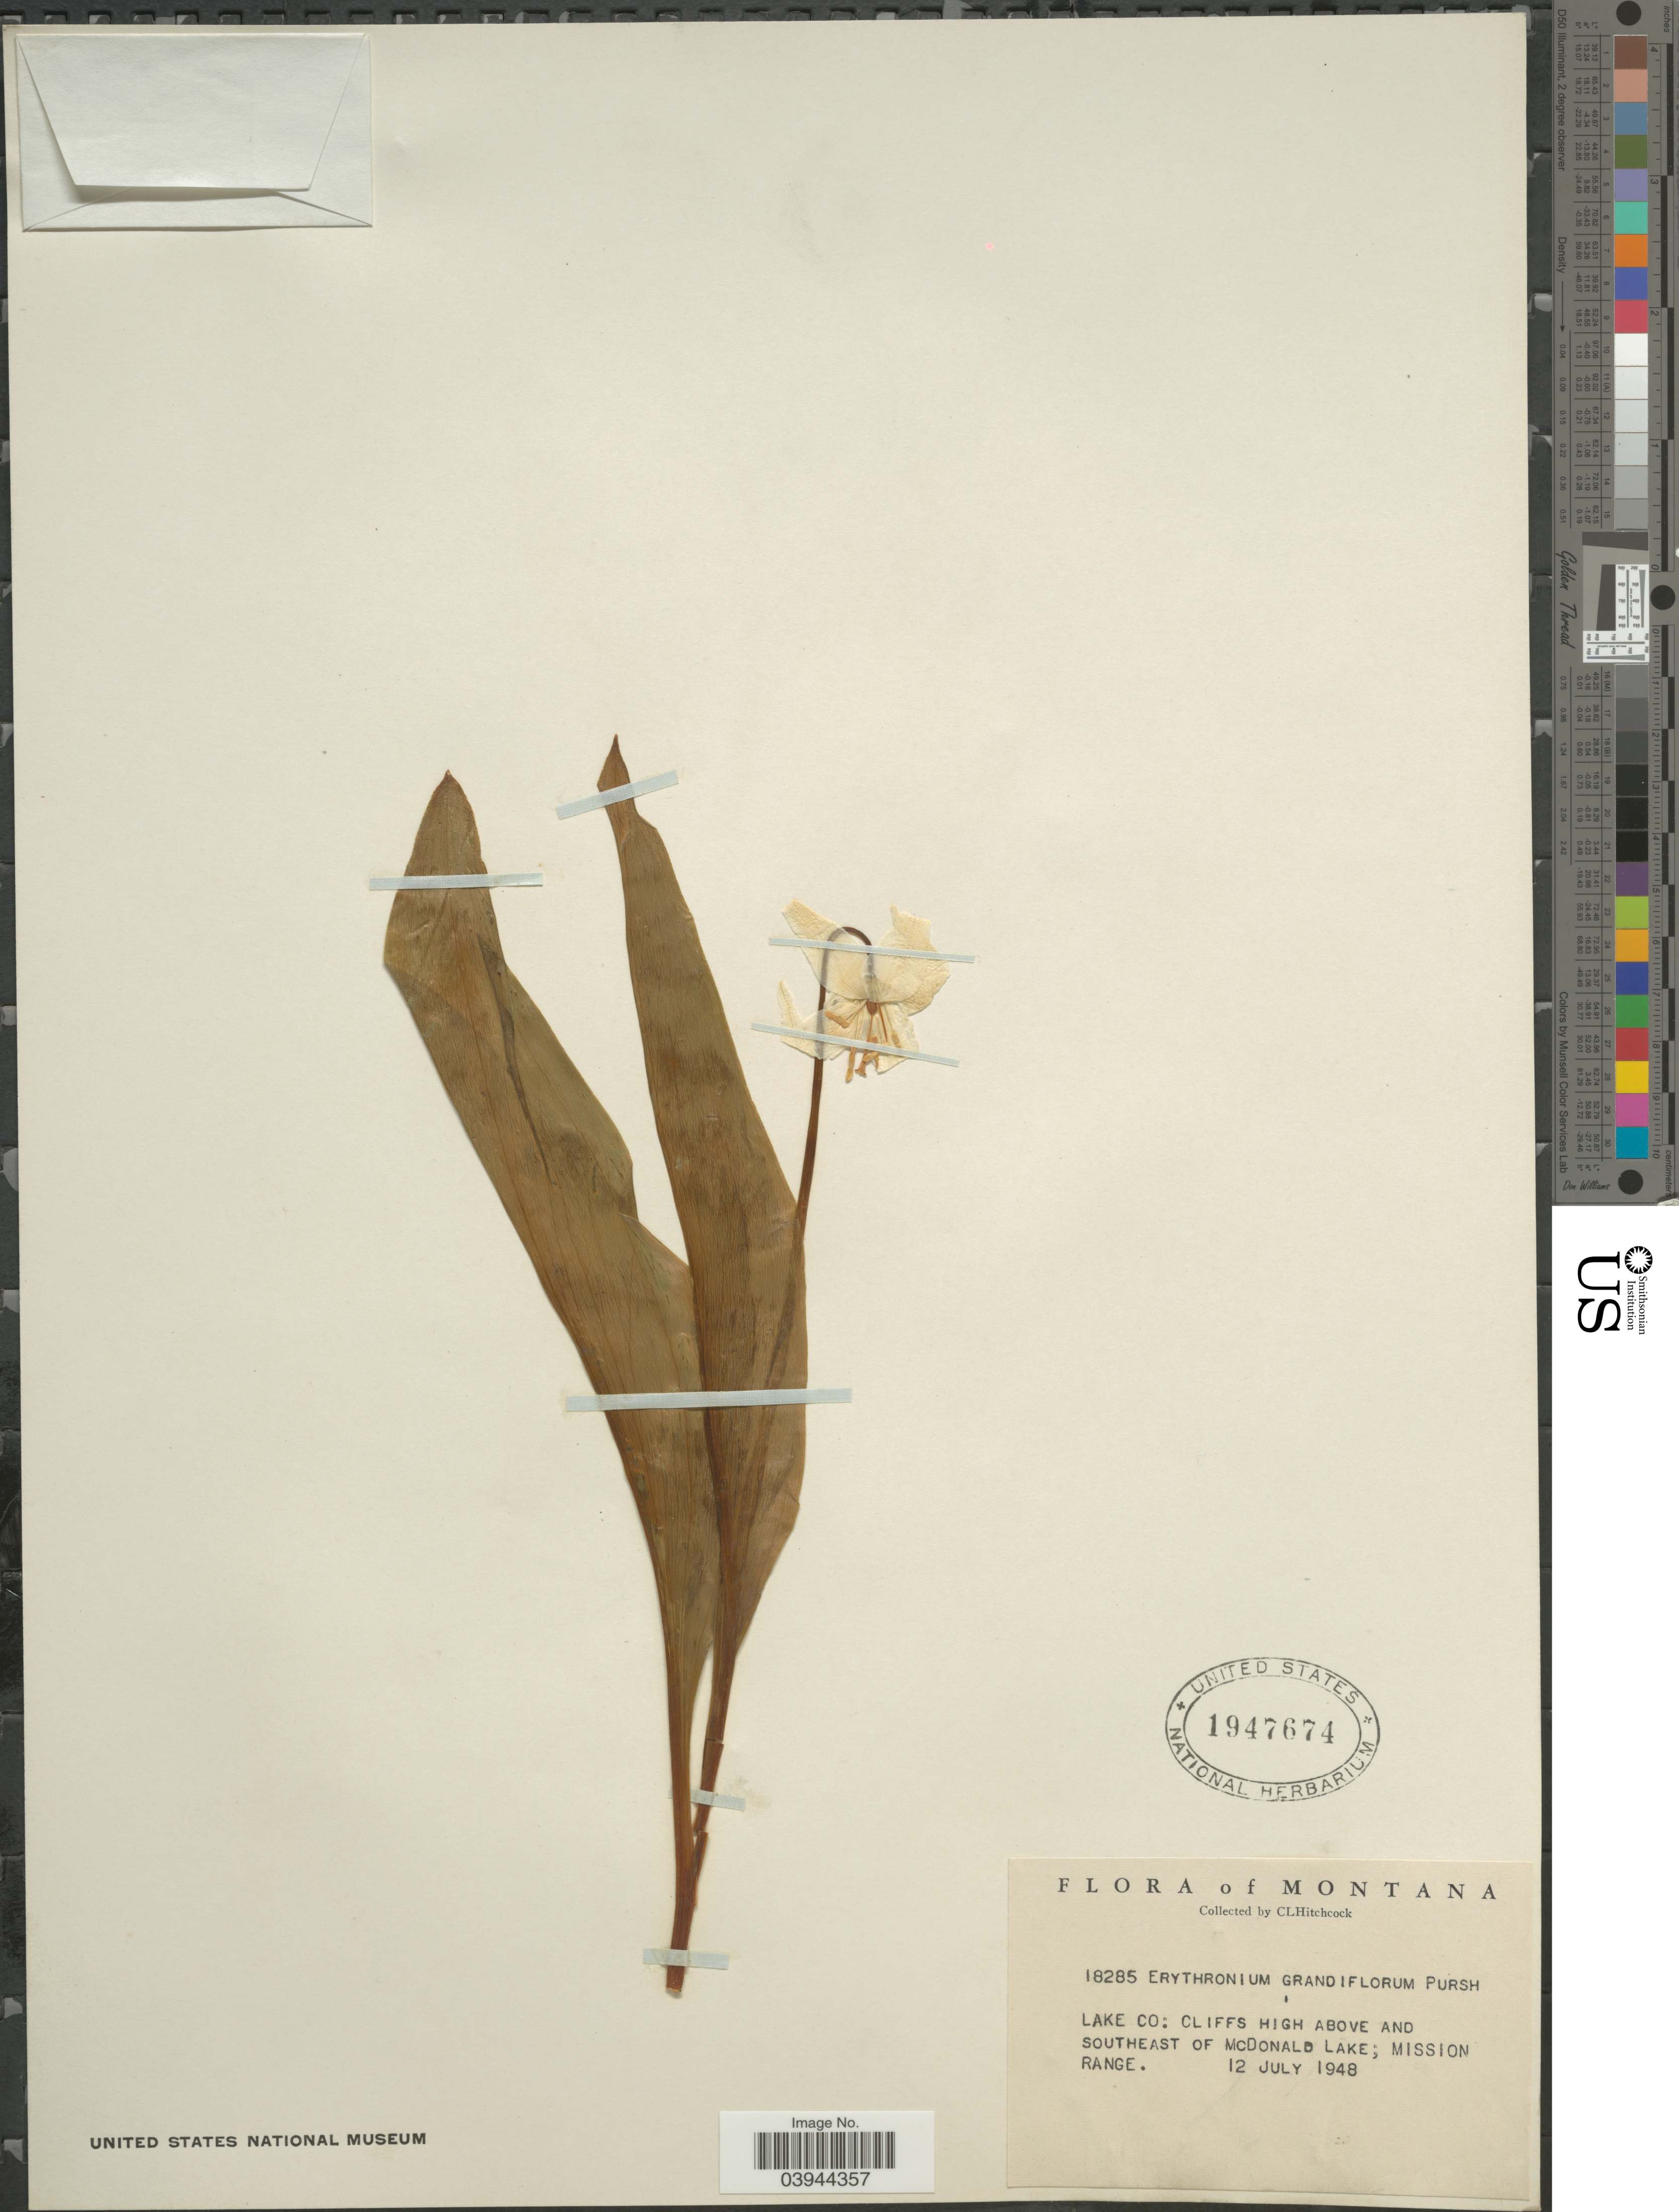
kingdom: Plantae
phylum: Tracheophyta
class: Liliopsida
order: Liliales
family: Liliaceae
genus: Erythronium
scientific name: Erythronium grandiflorum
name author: Pursh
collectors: C. L. Hitchcock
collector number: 18285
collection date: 1948-07-12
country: United States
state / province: Montana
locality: Lake Co: Cliffs high above and southeast of McDonald Lake; Mission Range.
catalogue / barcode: US 1947674